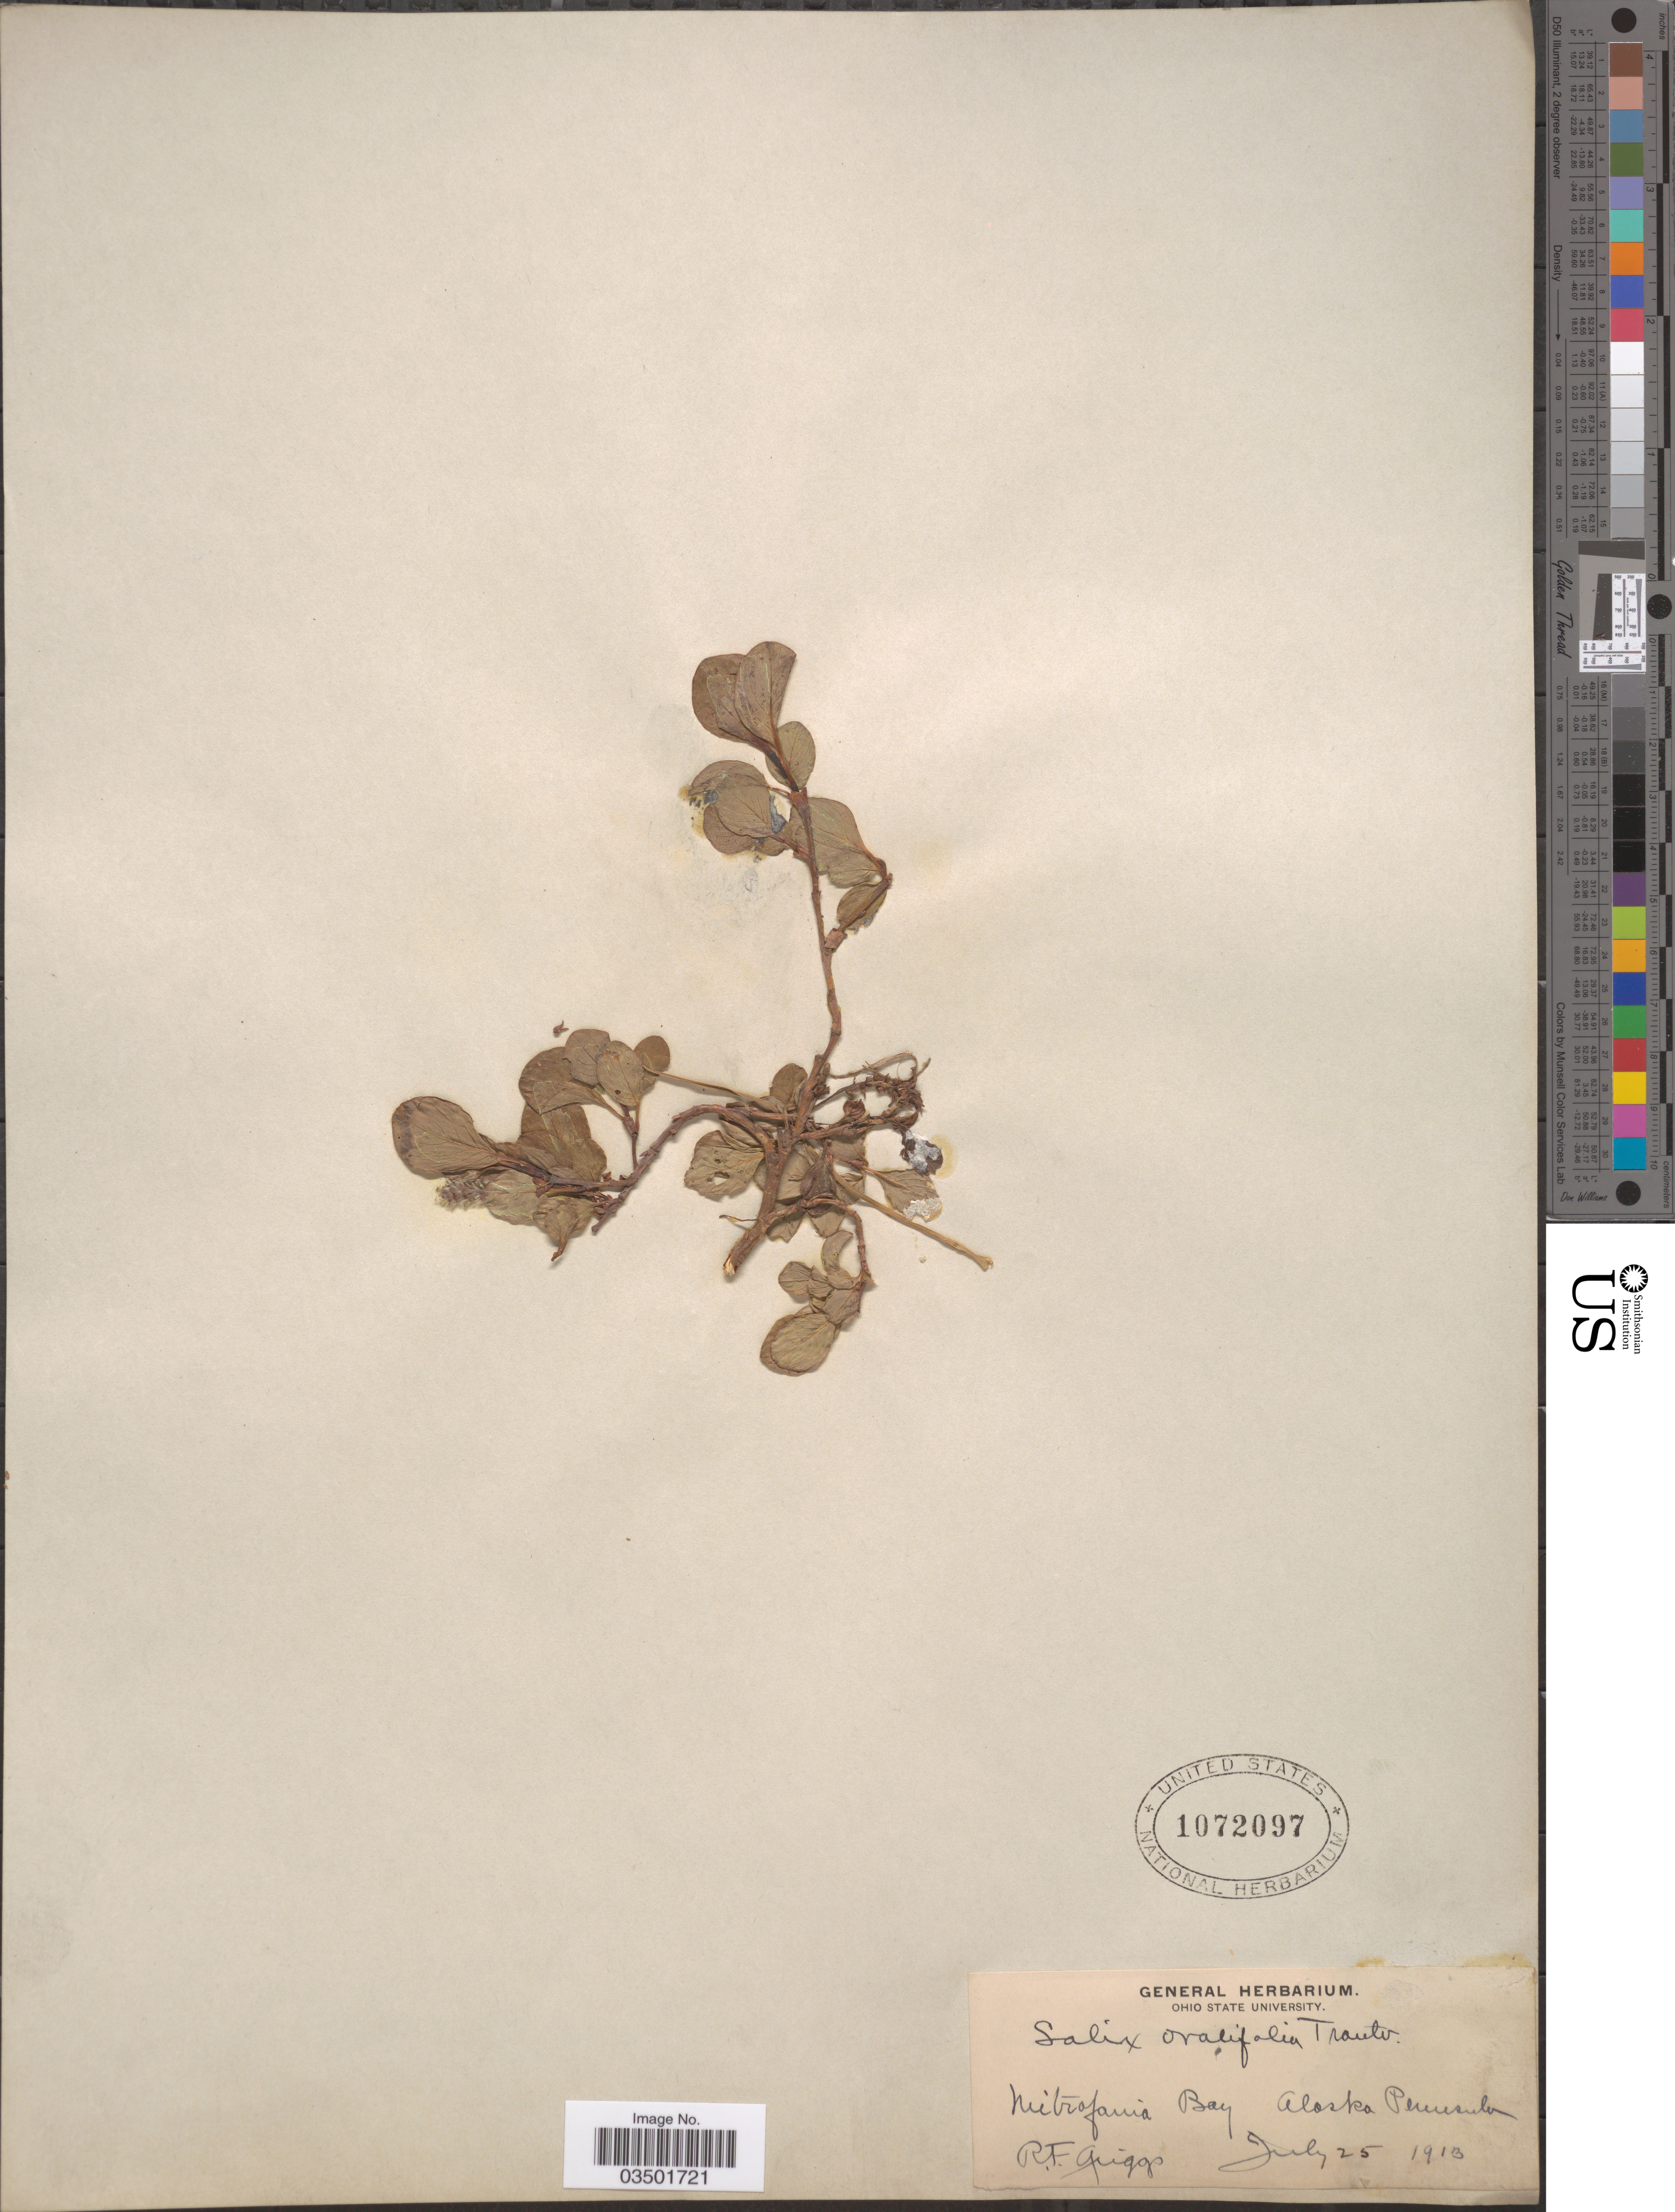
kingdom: Plantae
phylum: Tracheophyta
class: Magnoliopsida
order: Malpighiales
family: Salicaceae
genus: Salix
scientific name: Salix ovalifolia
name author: Trautv.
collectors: R. F. Griggs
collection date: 1913-07-25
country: United States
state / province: Alaska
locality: Mitrofania Bay Alaska Peninsula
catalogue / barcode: US 1072097